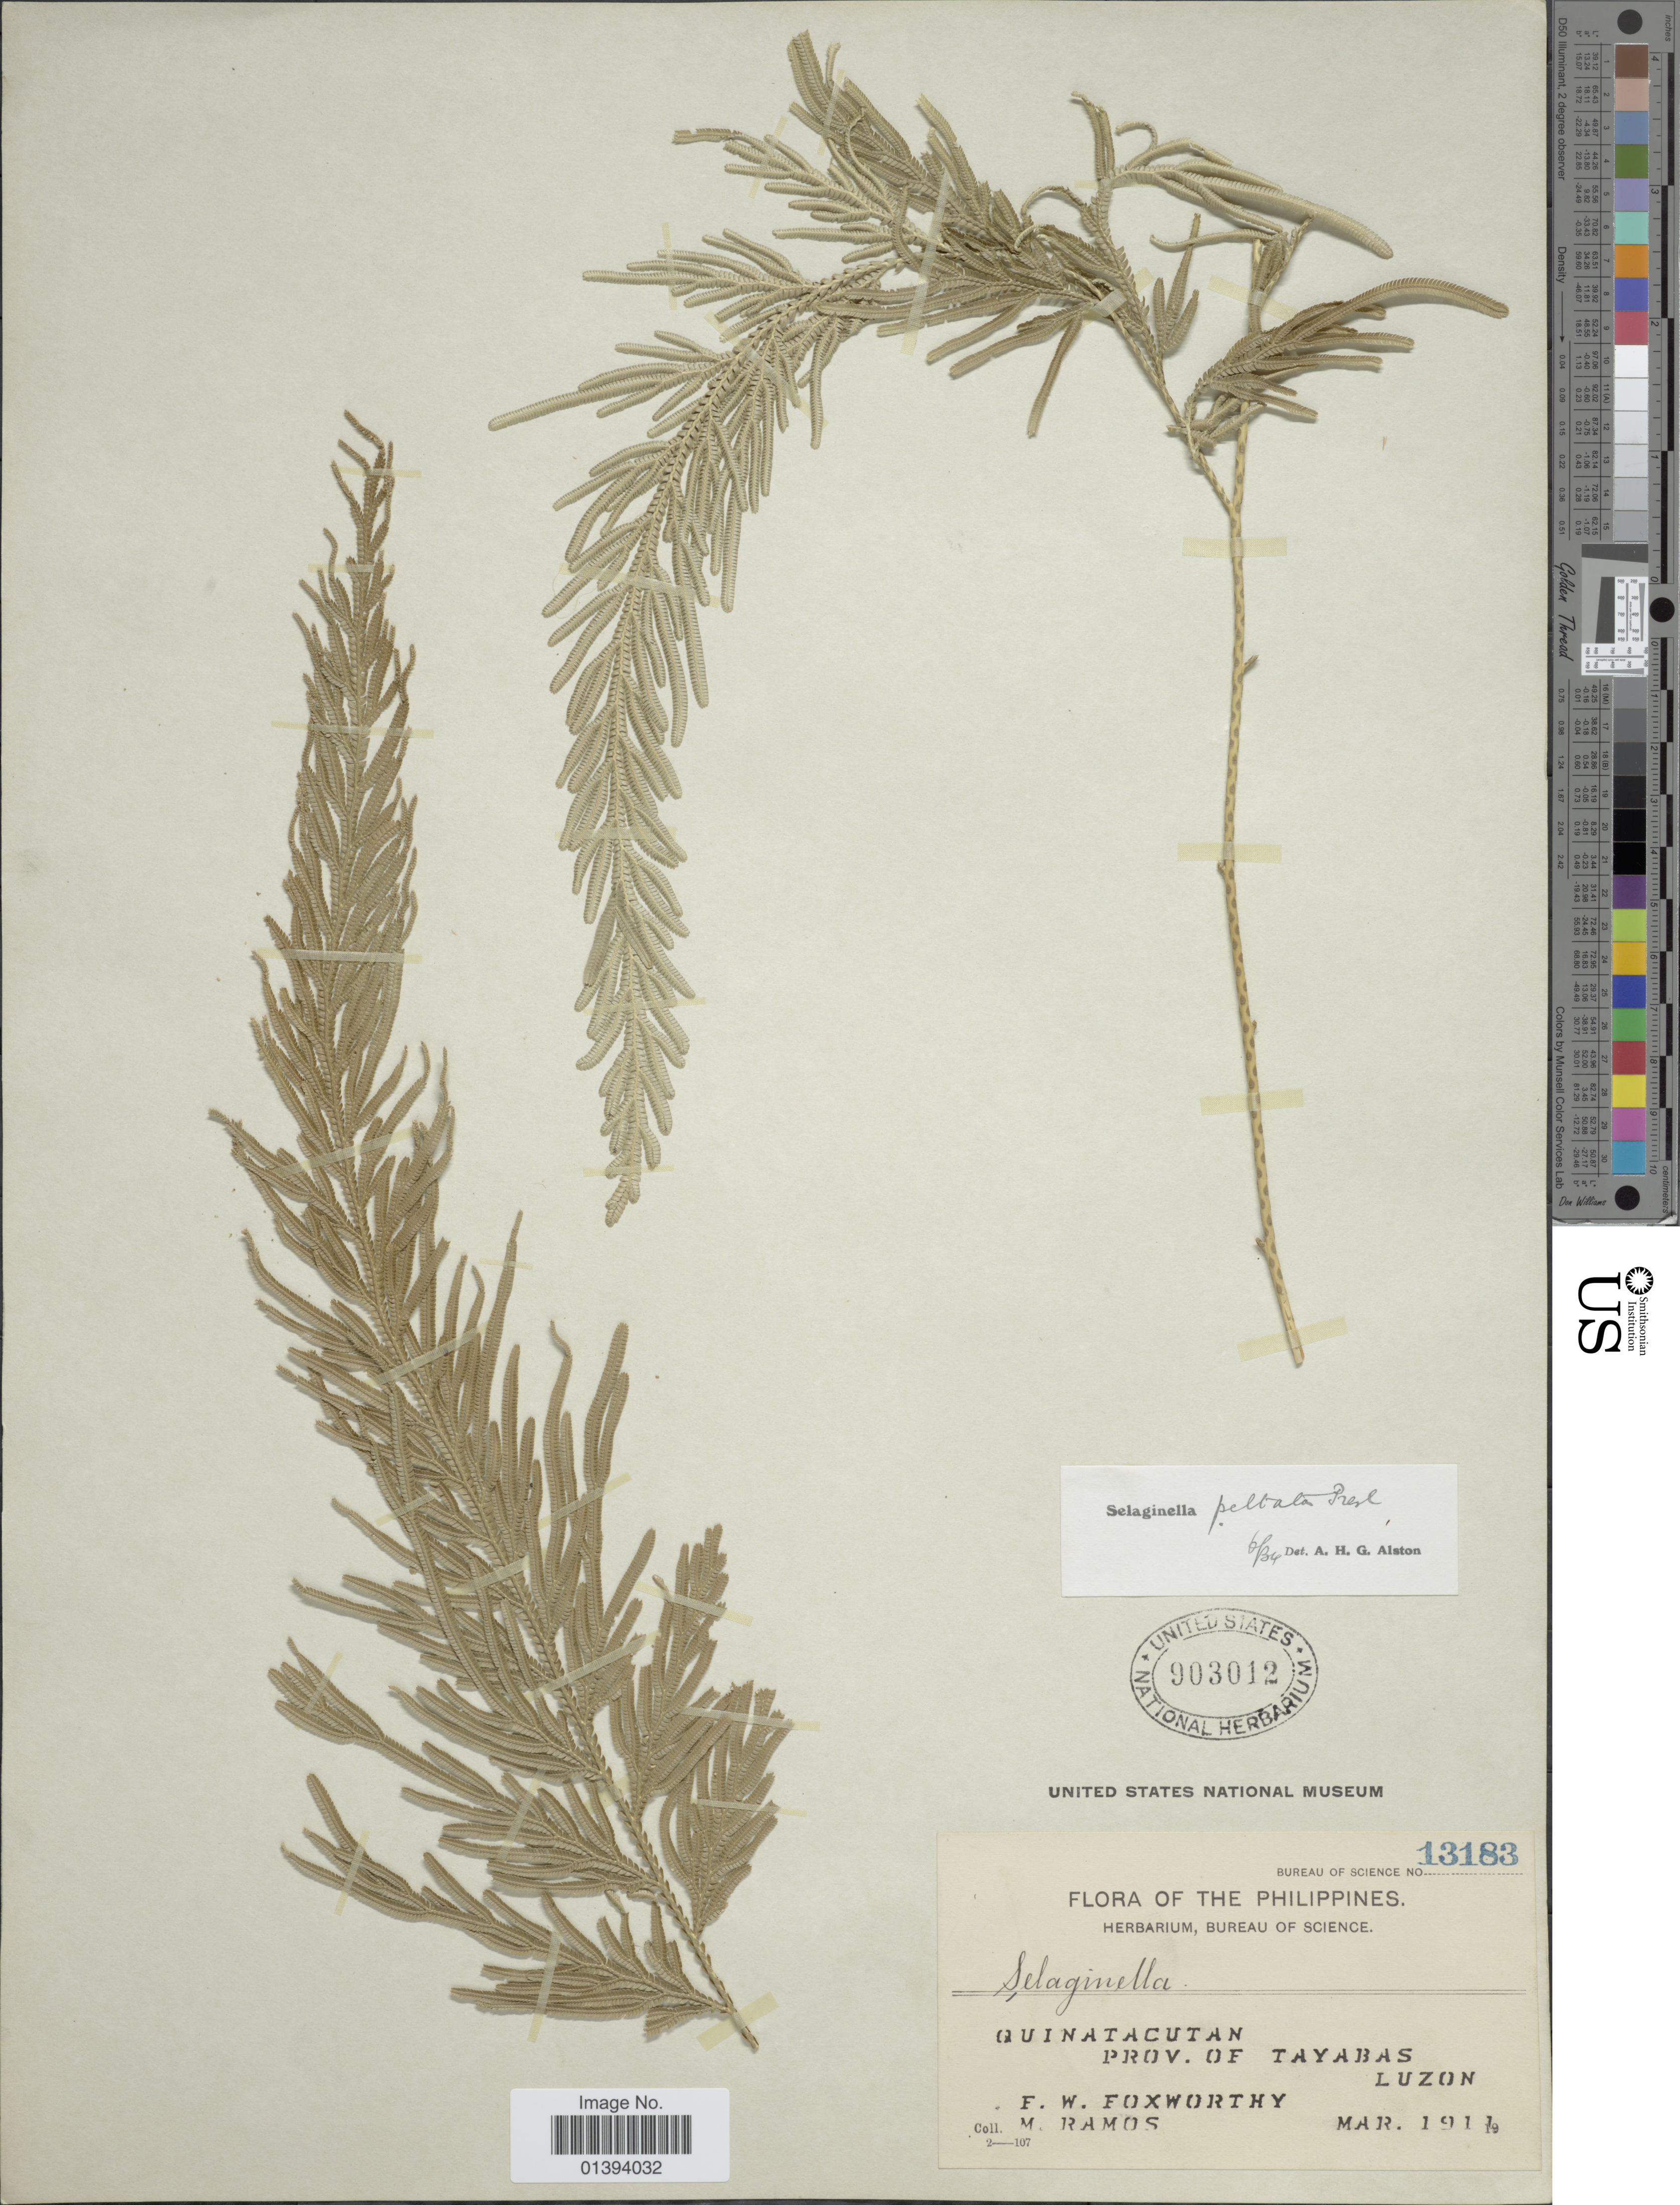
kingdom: Plantae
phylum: Tracheophyta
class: Lycopodiopsida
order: Selaginellales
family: Selaginellaceae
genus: Selaginella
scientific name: Selaginella peltata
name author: C. Presl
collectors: F. W. Foxworthy & M. Ramos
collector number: Bureau of Science 13183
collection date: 1911-03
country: Philippines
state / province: Central Luzon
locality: Quinatacutan, Prov. of Tayabas, Luzon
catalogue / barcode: US 903012